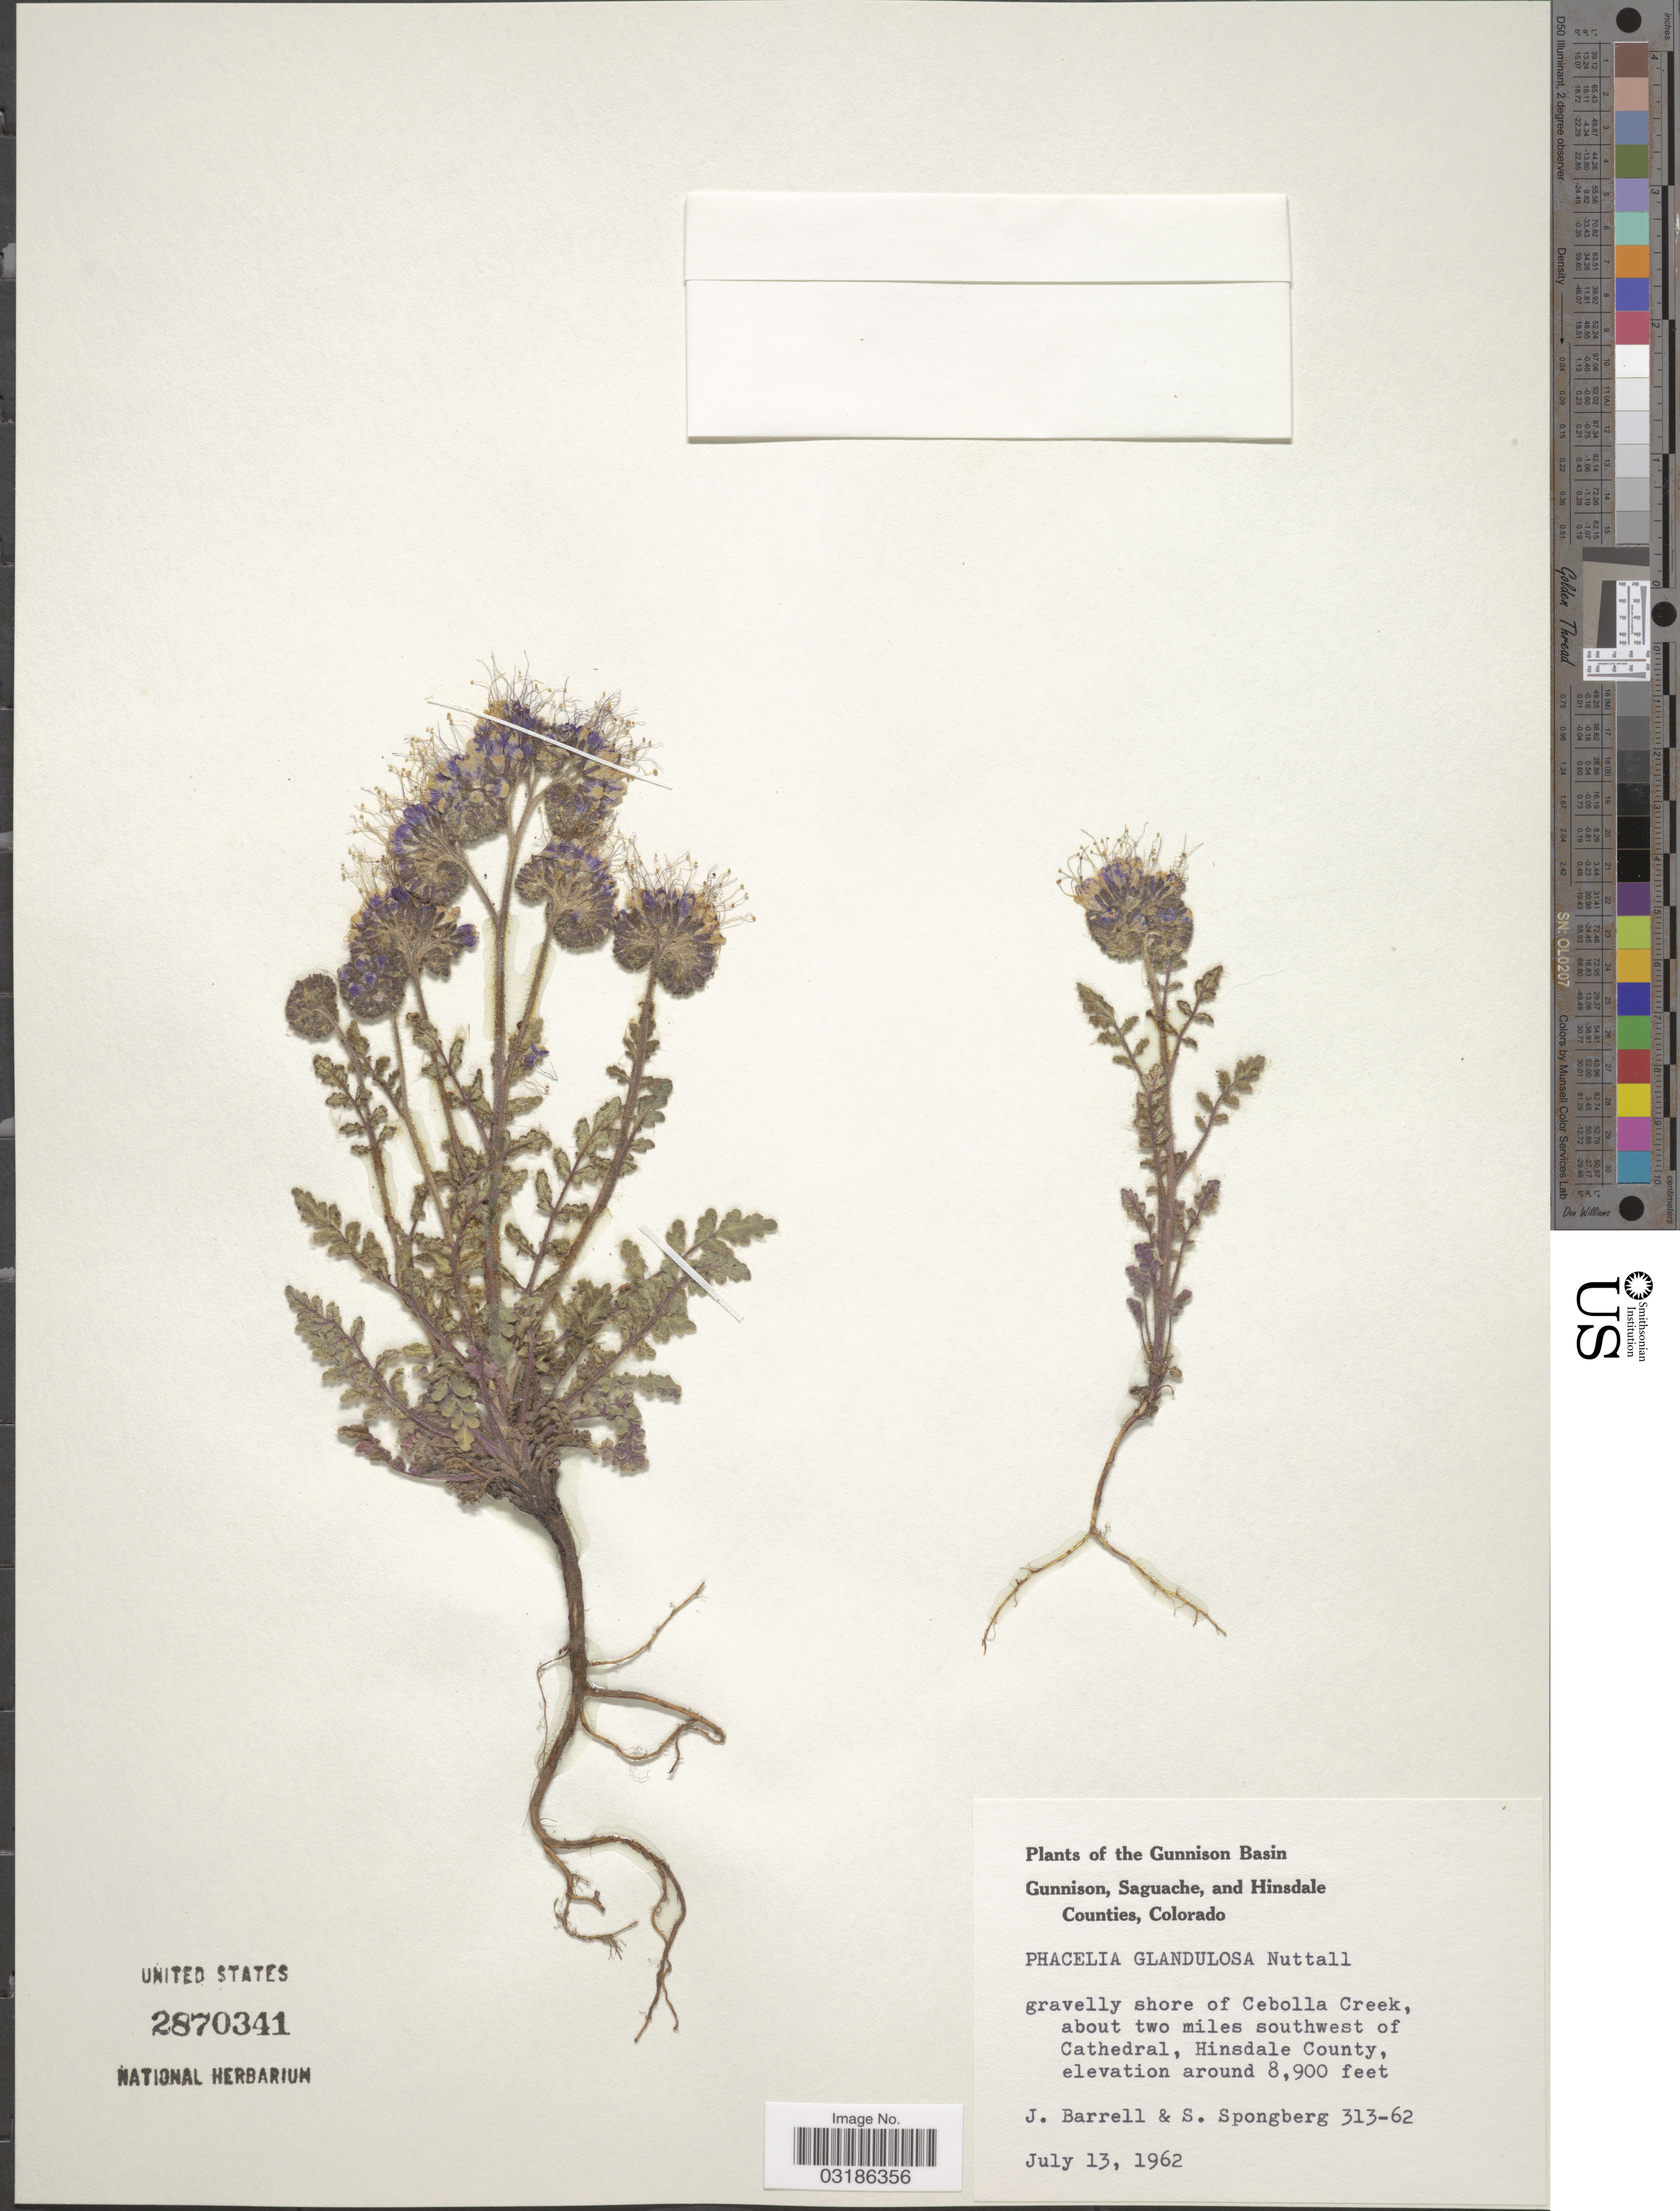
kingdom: Plantae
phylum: Tracheophyta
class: Magnoliopsida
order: Boraginales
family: Hydrophyllaceae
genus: Phacelia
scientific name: Phacelia glandulosa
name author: Nutt.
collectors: J. Barrell & S. A.Spongberg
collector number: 313-62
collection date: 1962-07-13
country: United States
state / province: Colorado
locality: Gravelly shore of Cebolla Creek, about two miles southwest of Cathedral, Hinsdale County.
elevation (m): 2713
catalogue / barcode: US 2870341